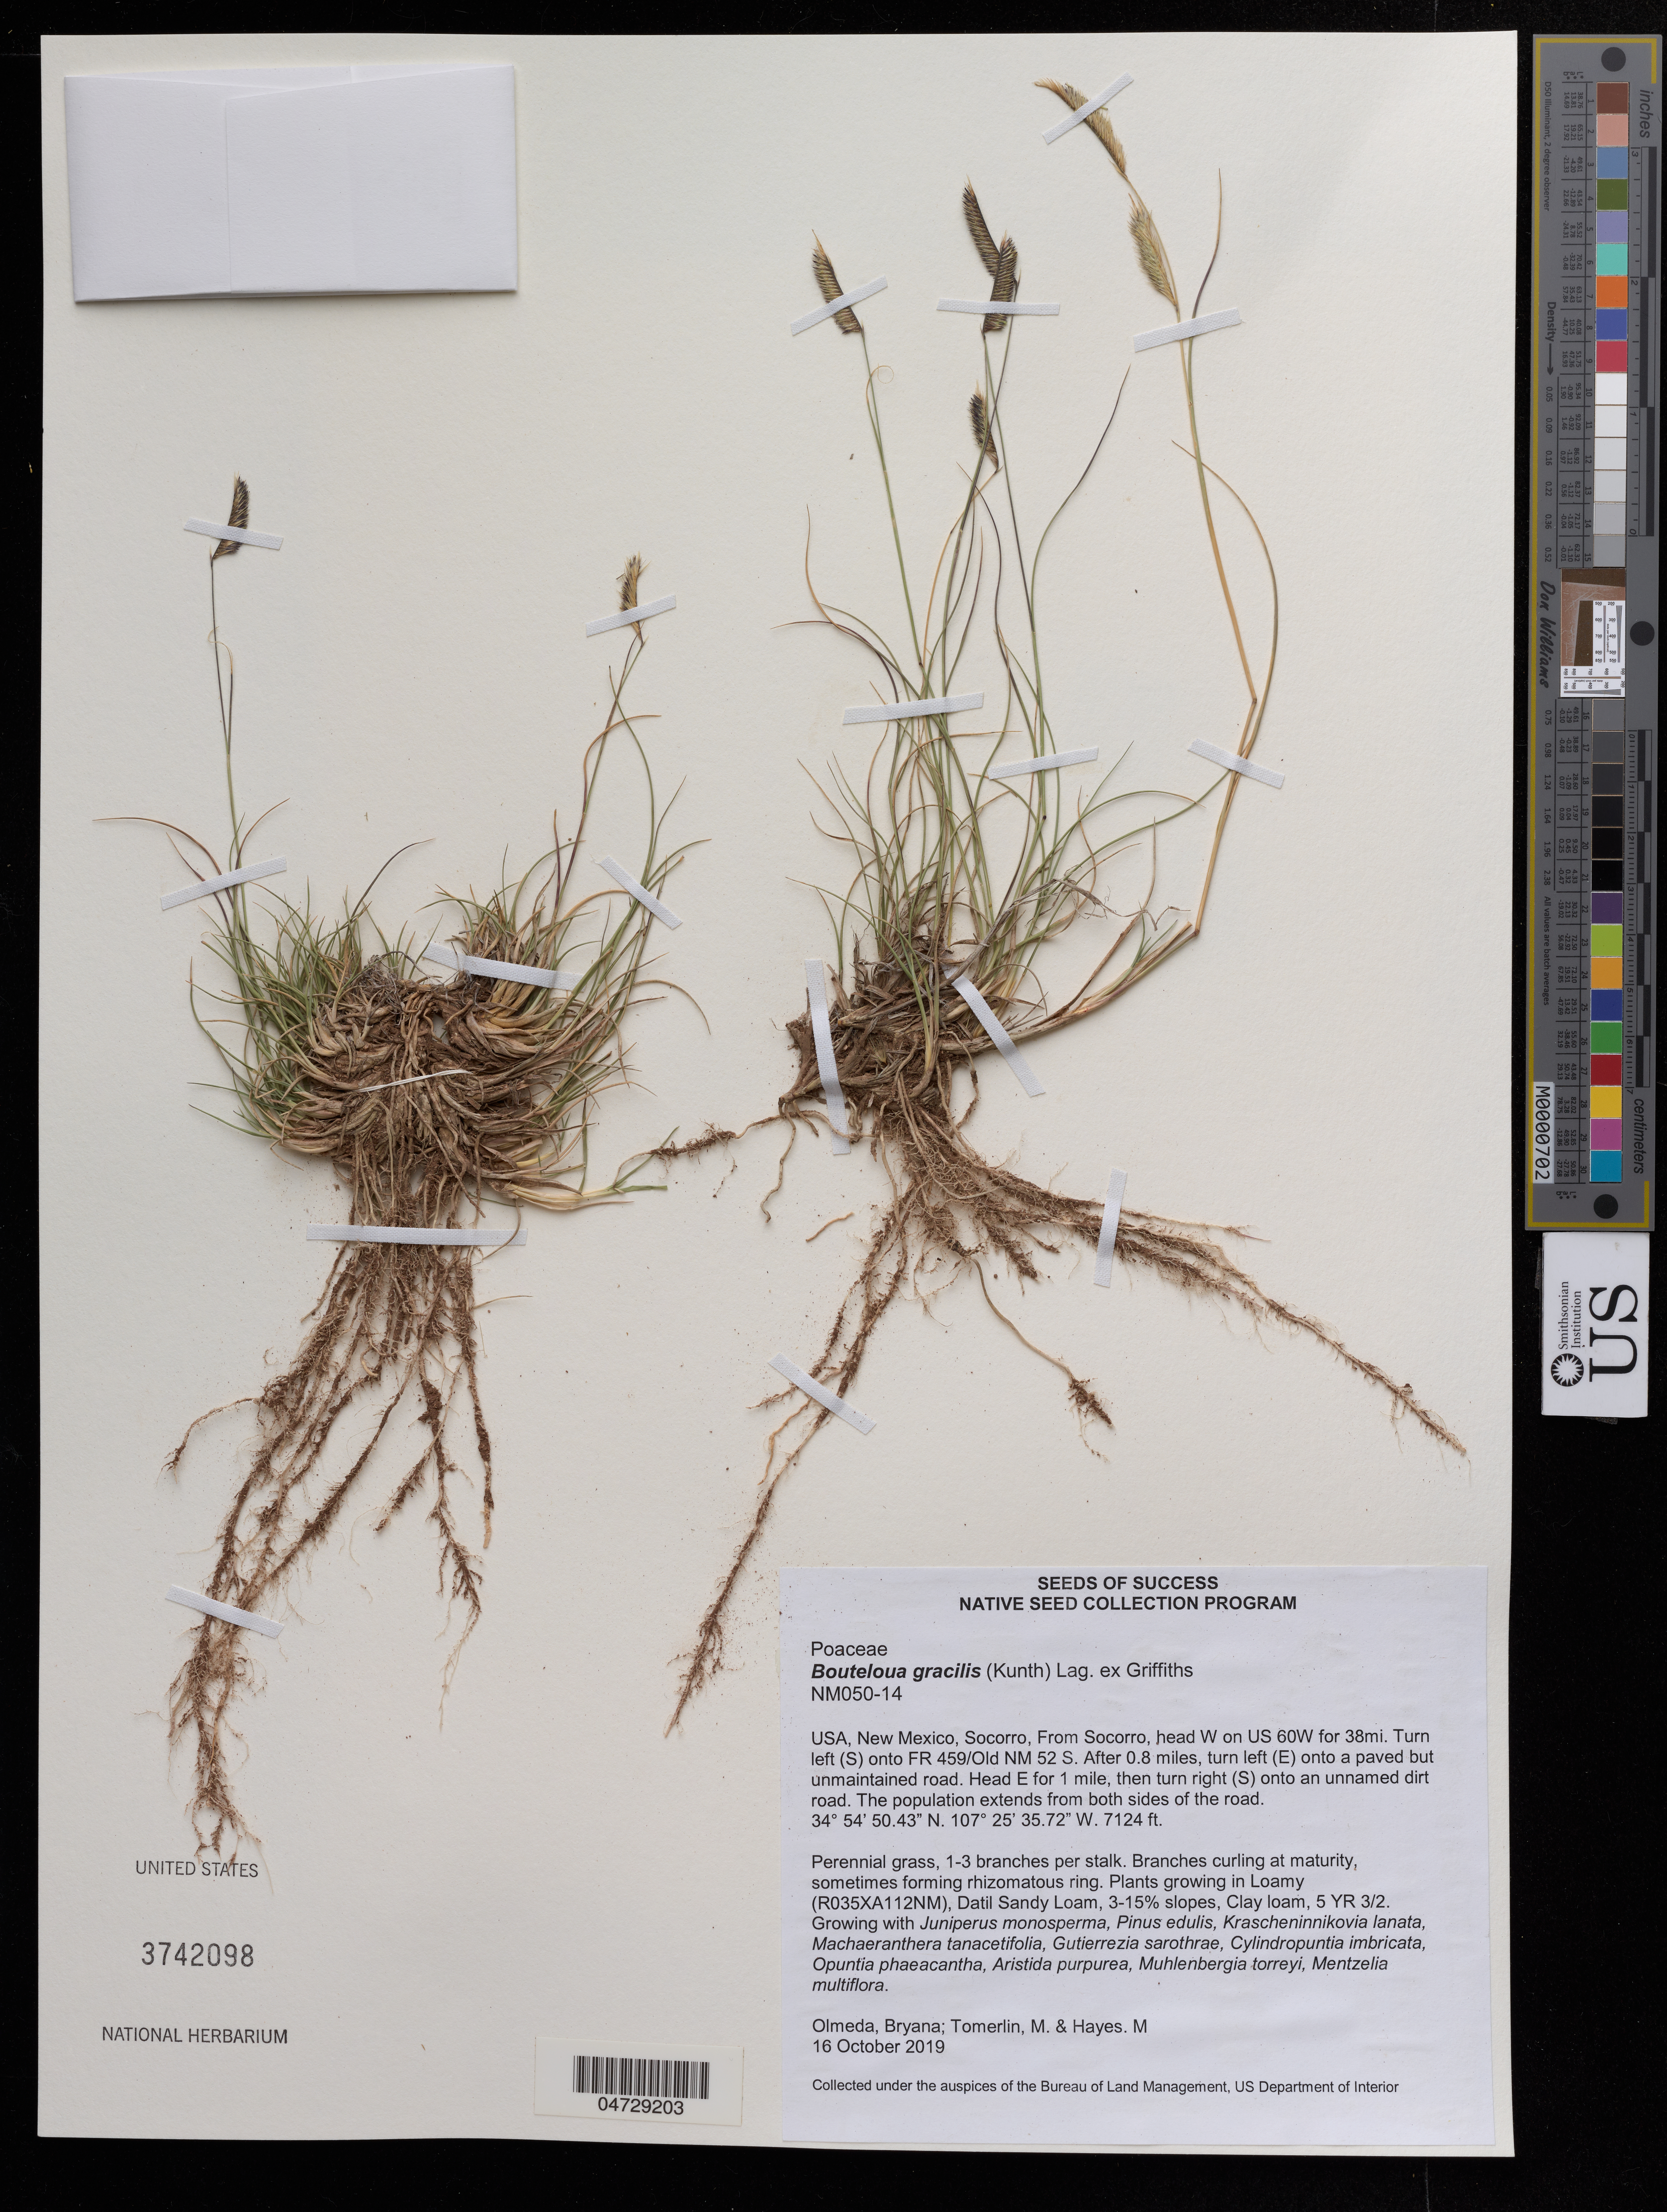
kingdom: Plantae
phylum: Tracheophyta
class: Liliopsida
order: Poales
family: Poaceae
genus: Bouteloua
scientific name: Bouteloua gracilis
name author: (Kunth) Lag. ex Griffiths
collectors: B. Olmeda, M. Tomerlin & M. Hayes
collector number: NM050-14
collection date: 2019-10-16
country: United States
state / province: New Mexico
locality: Socorro, From Socorro, head W on US 60W for 38mi. Turn left (S) onto FR 459/Old MN 52 S., After 0.8 miles, turn left (E) onto a paved but unmaintained road, Head E for 1 mile, then turn right (S) onto an unnamed dirt road.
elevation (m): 2171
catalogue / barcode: US 3742098